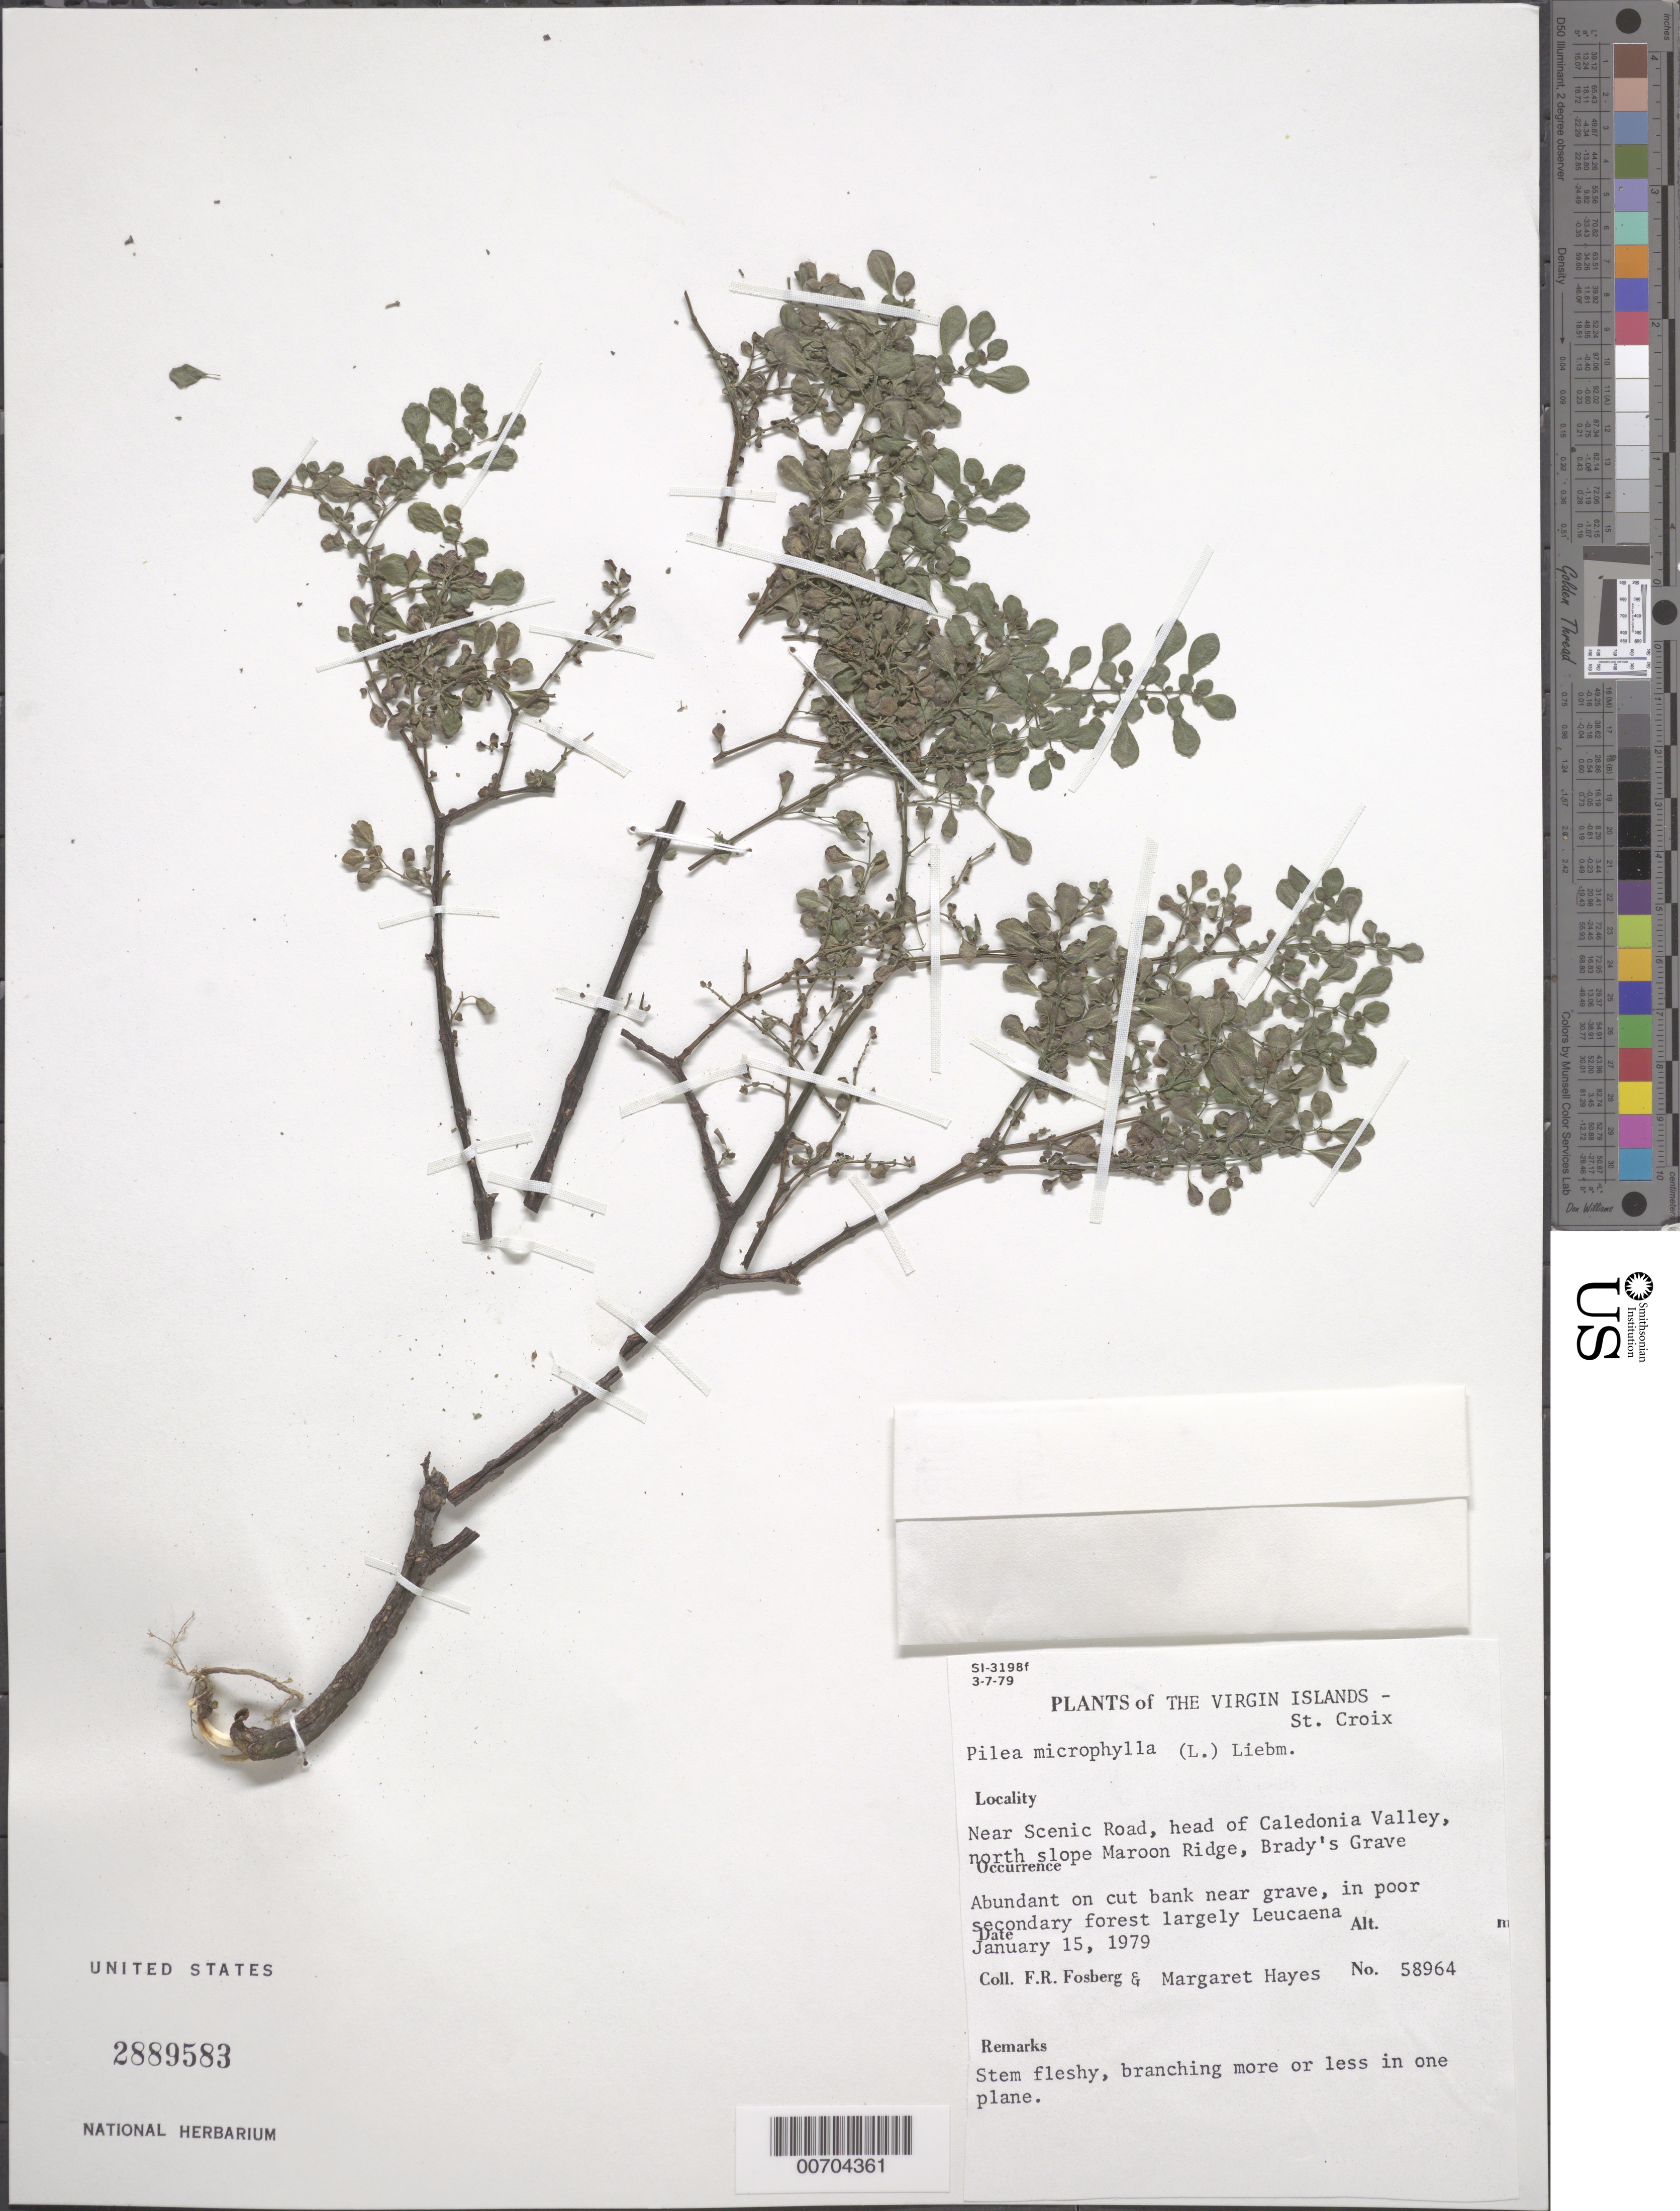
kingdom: Plantae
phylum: Tracheophyta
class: Magnoliopsida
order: Rosales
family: Urticaceae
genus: Pilea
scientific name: Pilea microphylla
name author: (L.) Liebm.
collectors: F. R. Fosberg & M. Hayes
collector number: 58964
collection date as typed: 15 Jan 1979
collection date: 1979-01-15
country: U.S. Virgin Islands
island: St. Croix Island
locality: Scenic road, near; head of Caledonia Valley, N Slope of Maroon Ridge, Brady's Grave.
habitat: On cut bank near grave, in poor secondary forest largely Leucaena.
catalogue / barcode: US 2889583